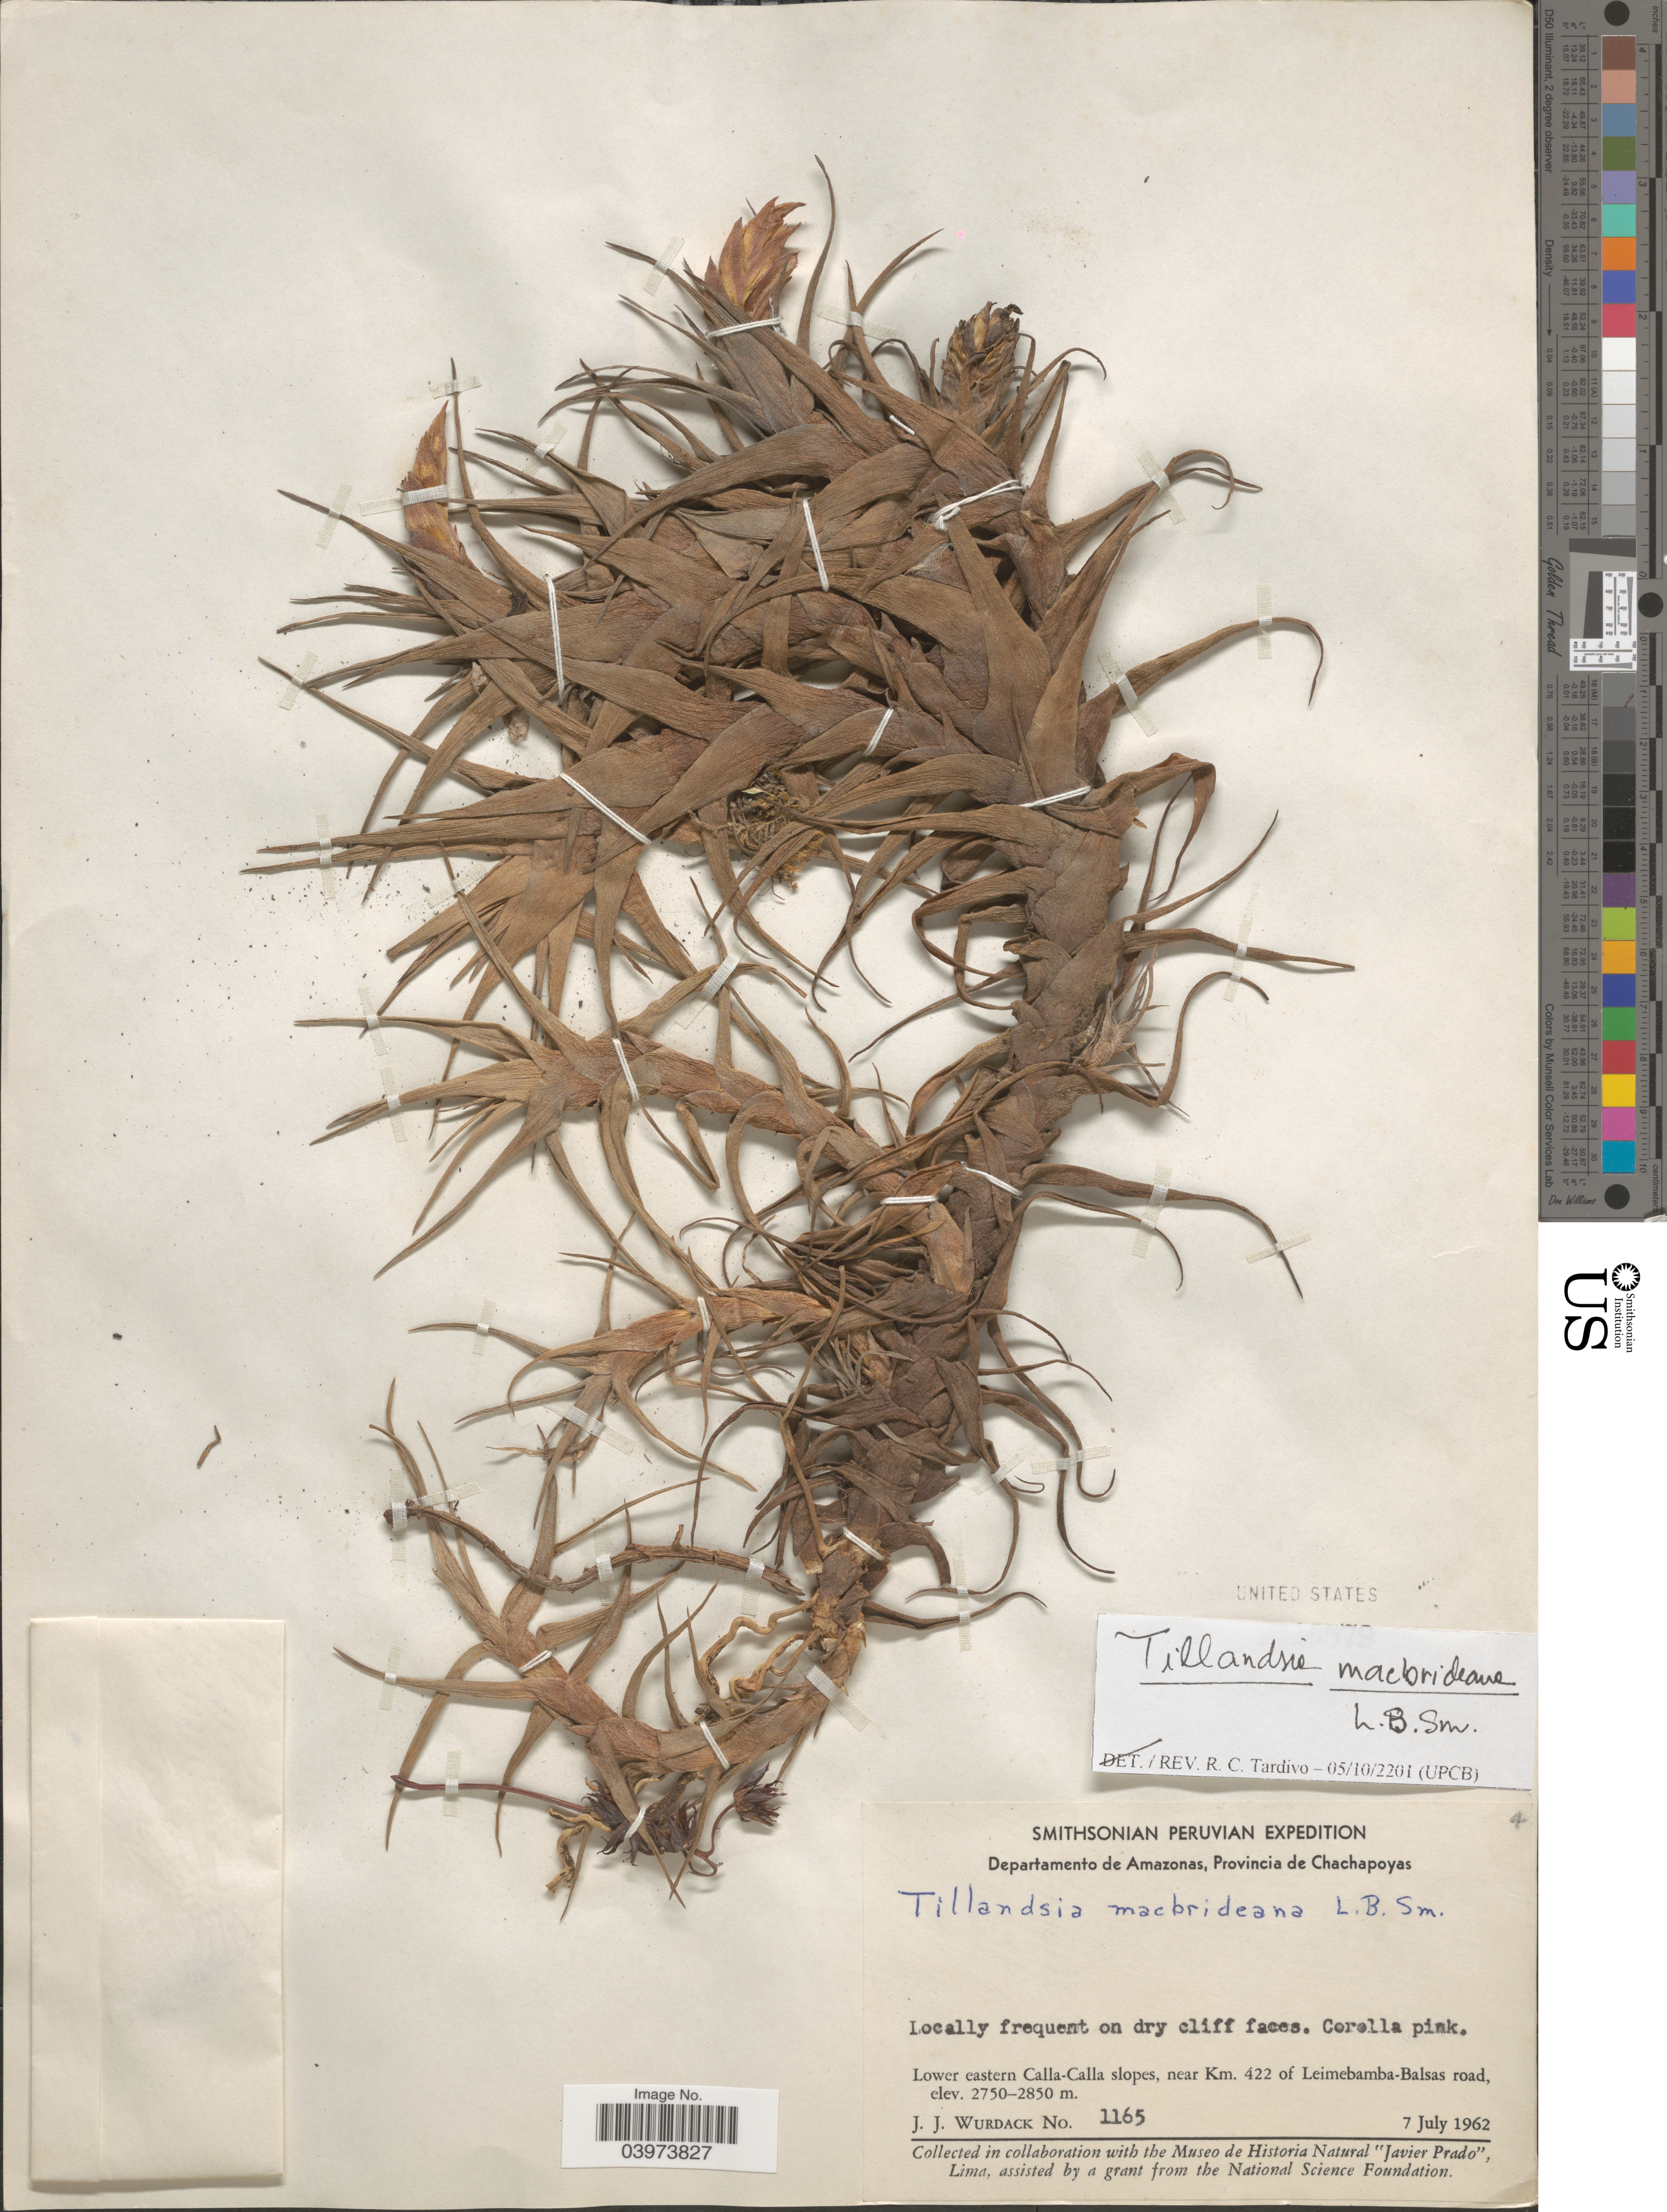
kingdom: Plantae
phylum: Tracheophyta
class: Liliopsida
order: Poales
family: Bromeliaceae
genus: Tillandsia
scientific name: Tillandsia macbrideana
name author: L.B. Sm.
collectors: J. J. Wurdack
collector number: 1165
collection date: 1962-07-07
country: Peru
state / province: Amazonas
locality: Smithsonian Peruvian Expedition. Departamento de Amazonas, Provincia de Chachapoyas. Lower eastern Calla-Calla slopes, near Km. 422 of Leimebamba-Balsas road.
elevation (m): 2750